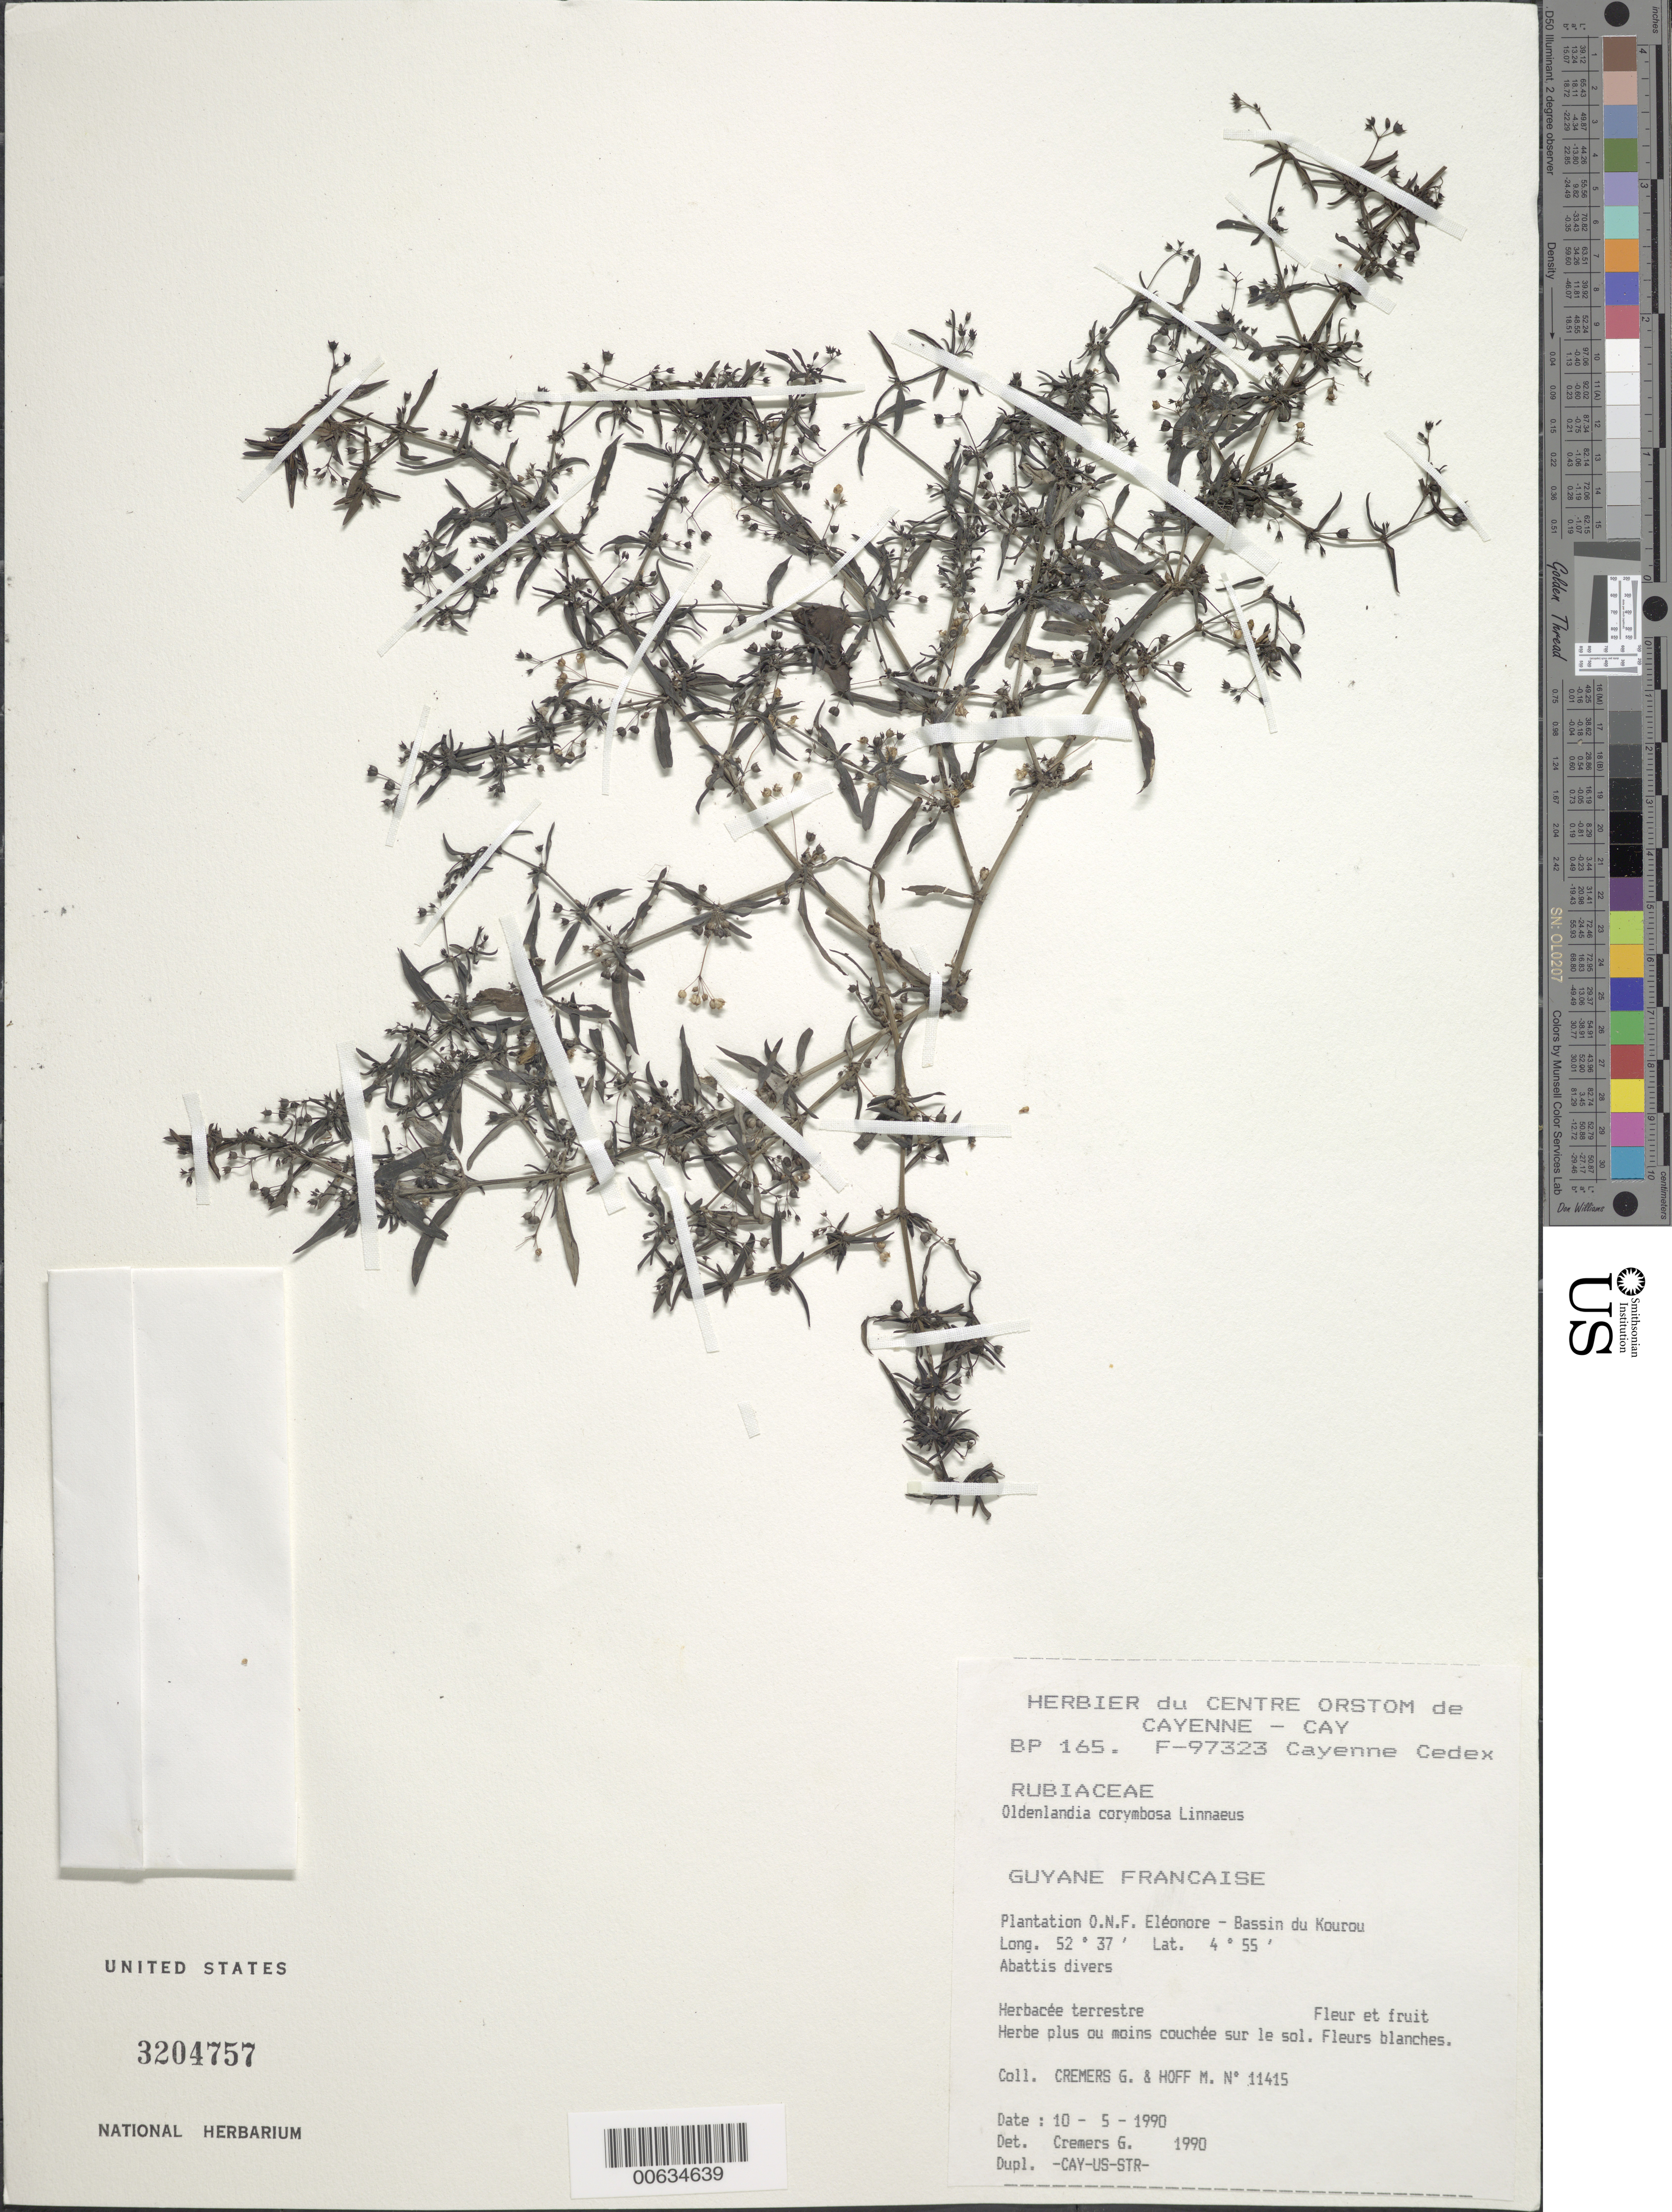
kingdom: Plantae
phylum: Tracheophyta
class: Magnoliopsida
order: Gentianales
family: Rubiaceae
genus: Oldenlandia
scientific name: Oldenlandia corymbosa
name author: L.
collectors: G. Cremers & M. Hoff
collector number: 11415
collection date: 1990-05-10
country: French Guiana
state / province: Cayenne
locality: Du Centre Orstrom de Cayenne- Cay, BP 165, Guyane Francaisem Plantation O.N.F. Eleonore - Bassin du Kourou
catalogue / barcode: US 3204757